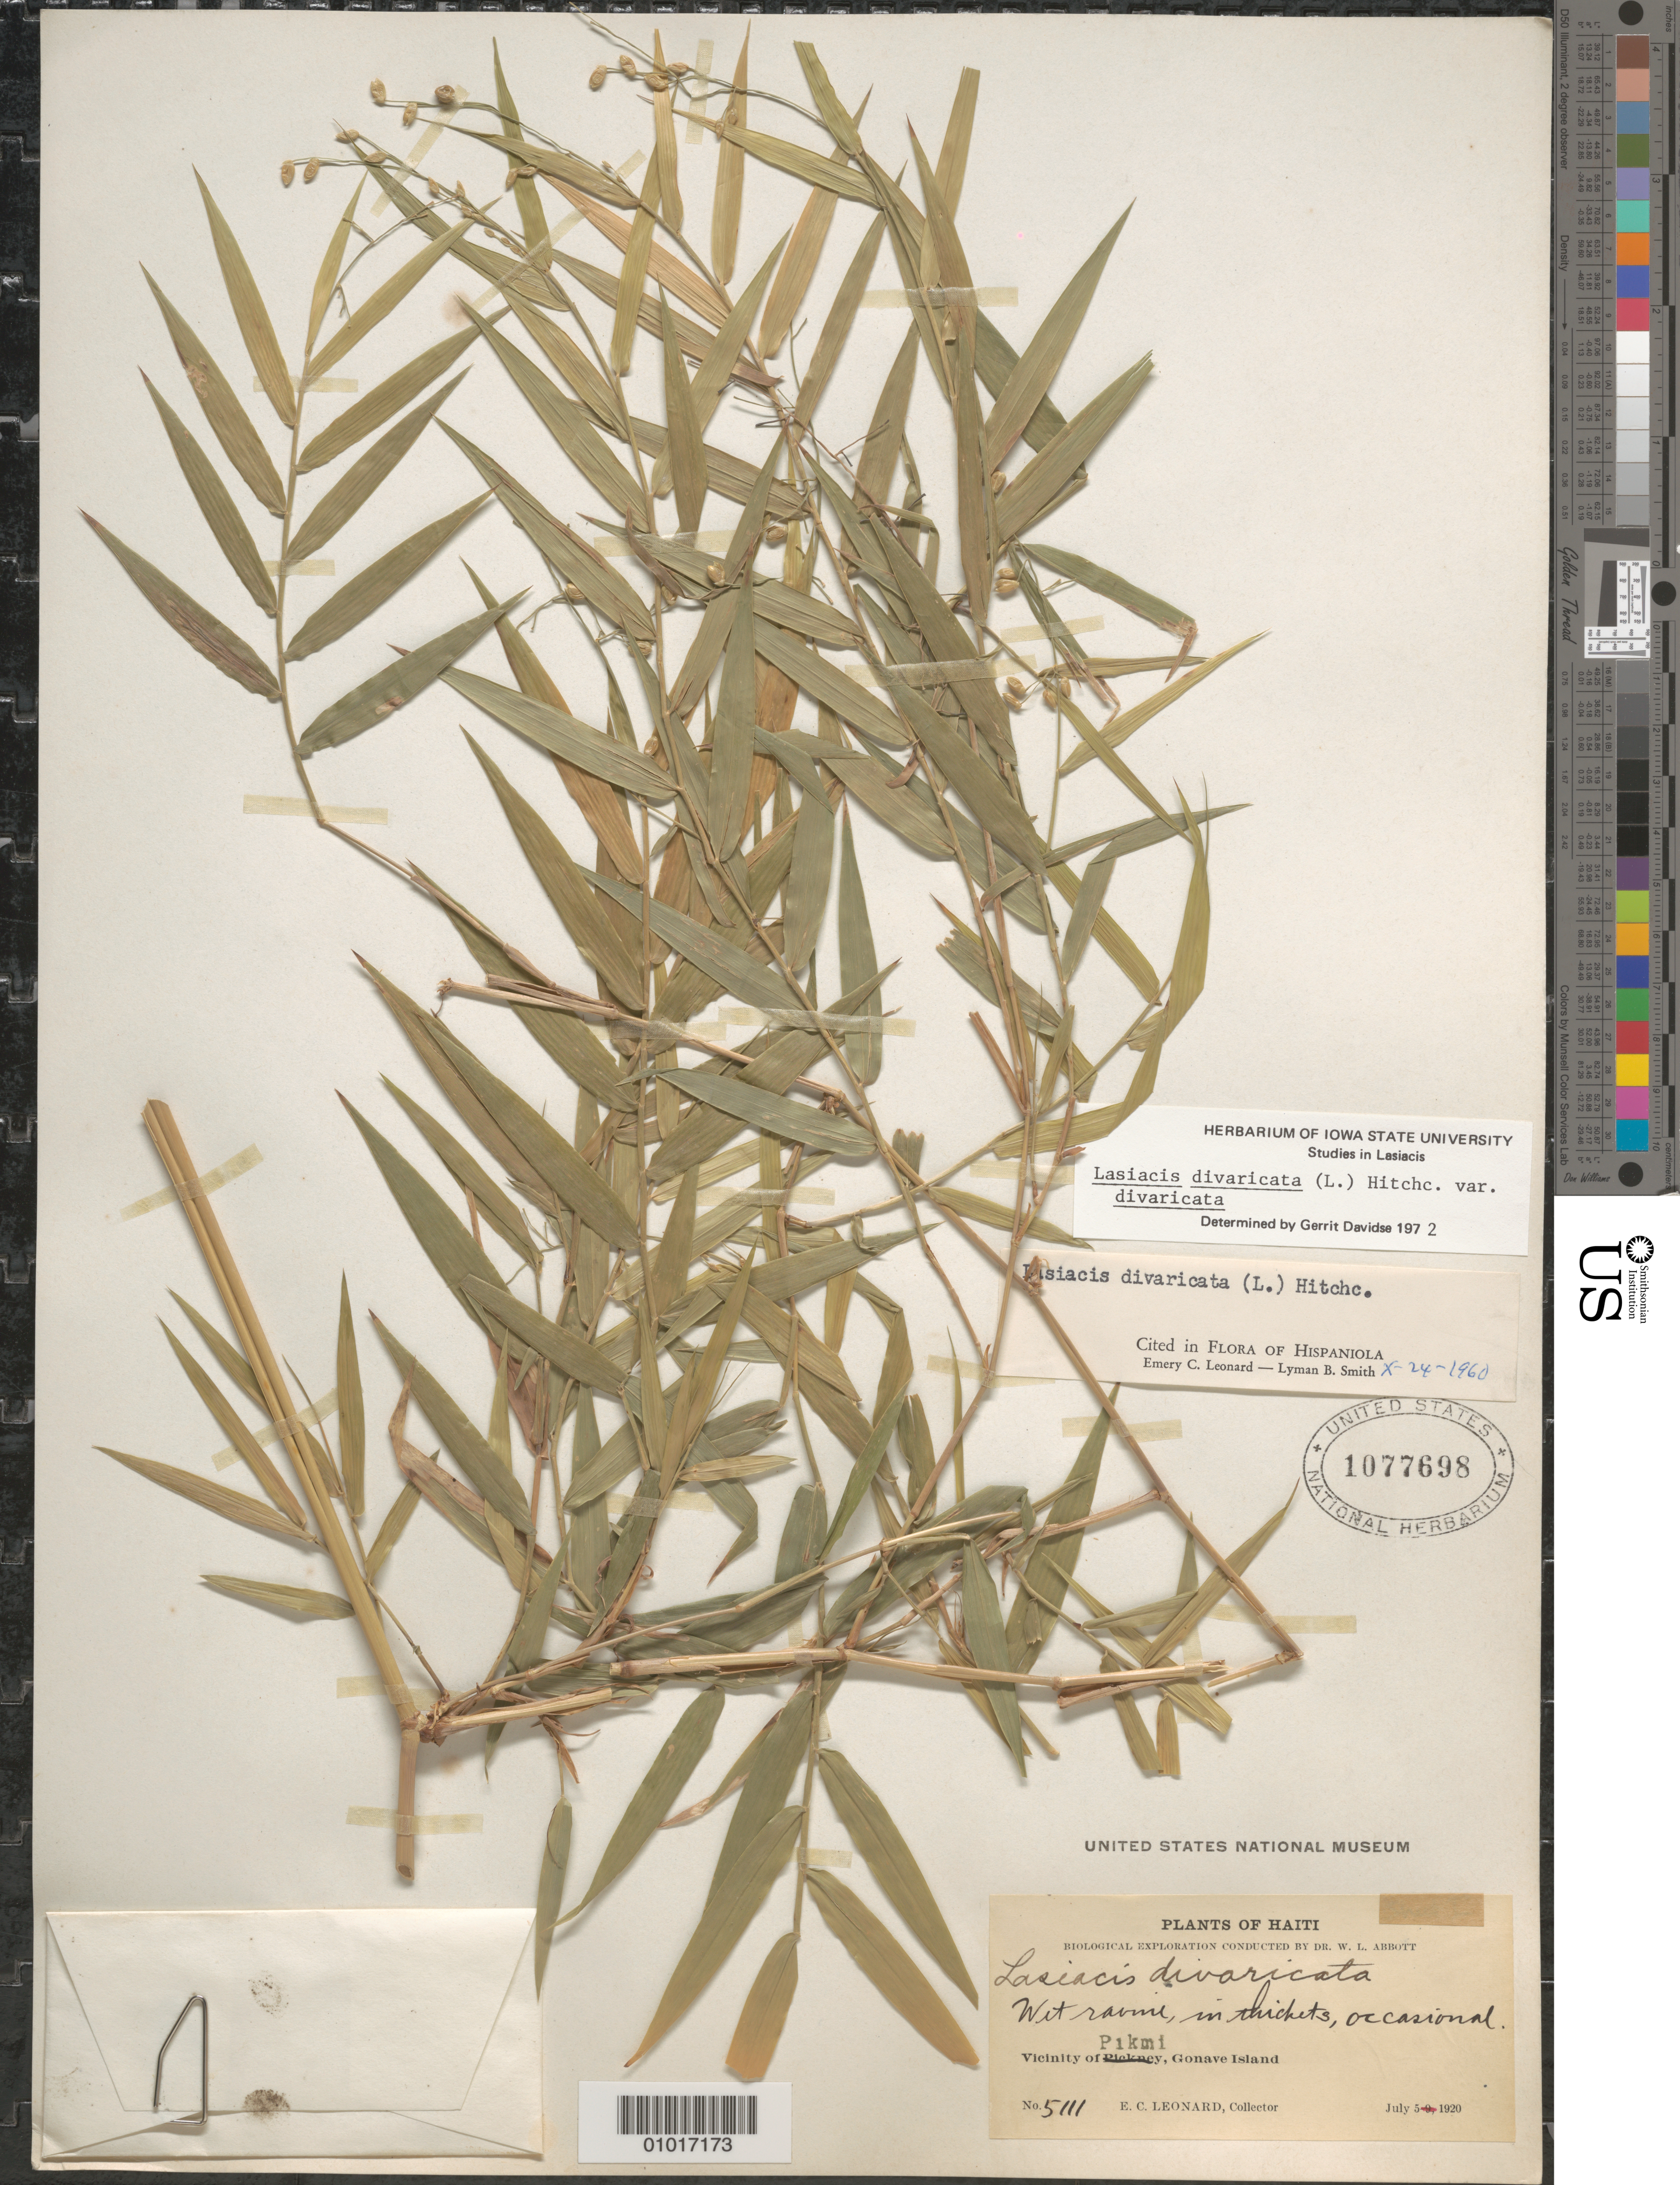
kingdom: Plantae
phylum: Tracheophyta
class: Liliopsida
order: Poales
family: Poaceae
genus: Lasiacis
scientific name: Lasiacis divaricata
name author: (L.) Hitchc.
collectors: E. C. Leonard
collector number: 5111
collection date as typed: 05 Jul 1920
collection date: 1920-07-05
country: Haiti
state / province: Óuest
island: Hispaniola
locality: Vicinity of Pikmi, Gonave Island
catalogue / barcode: US 1077698